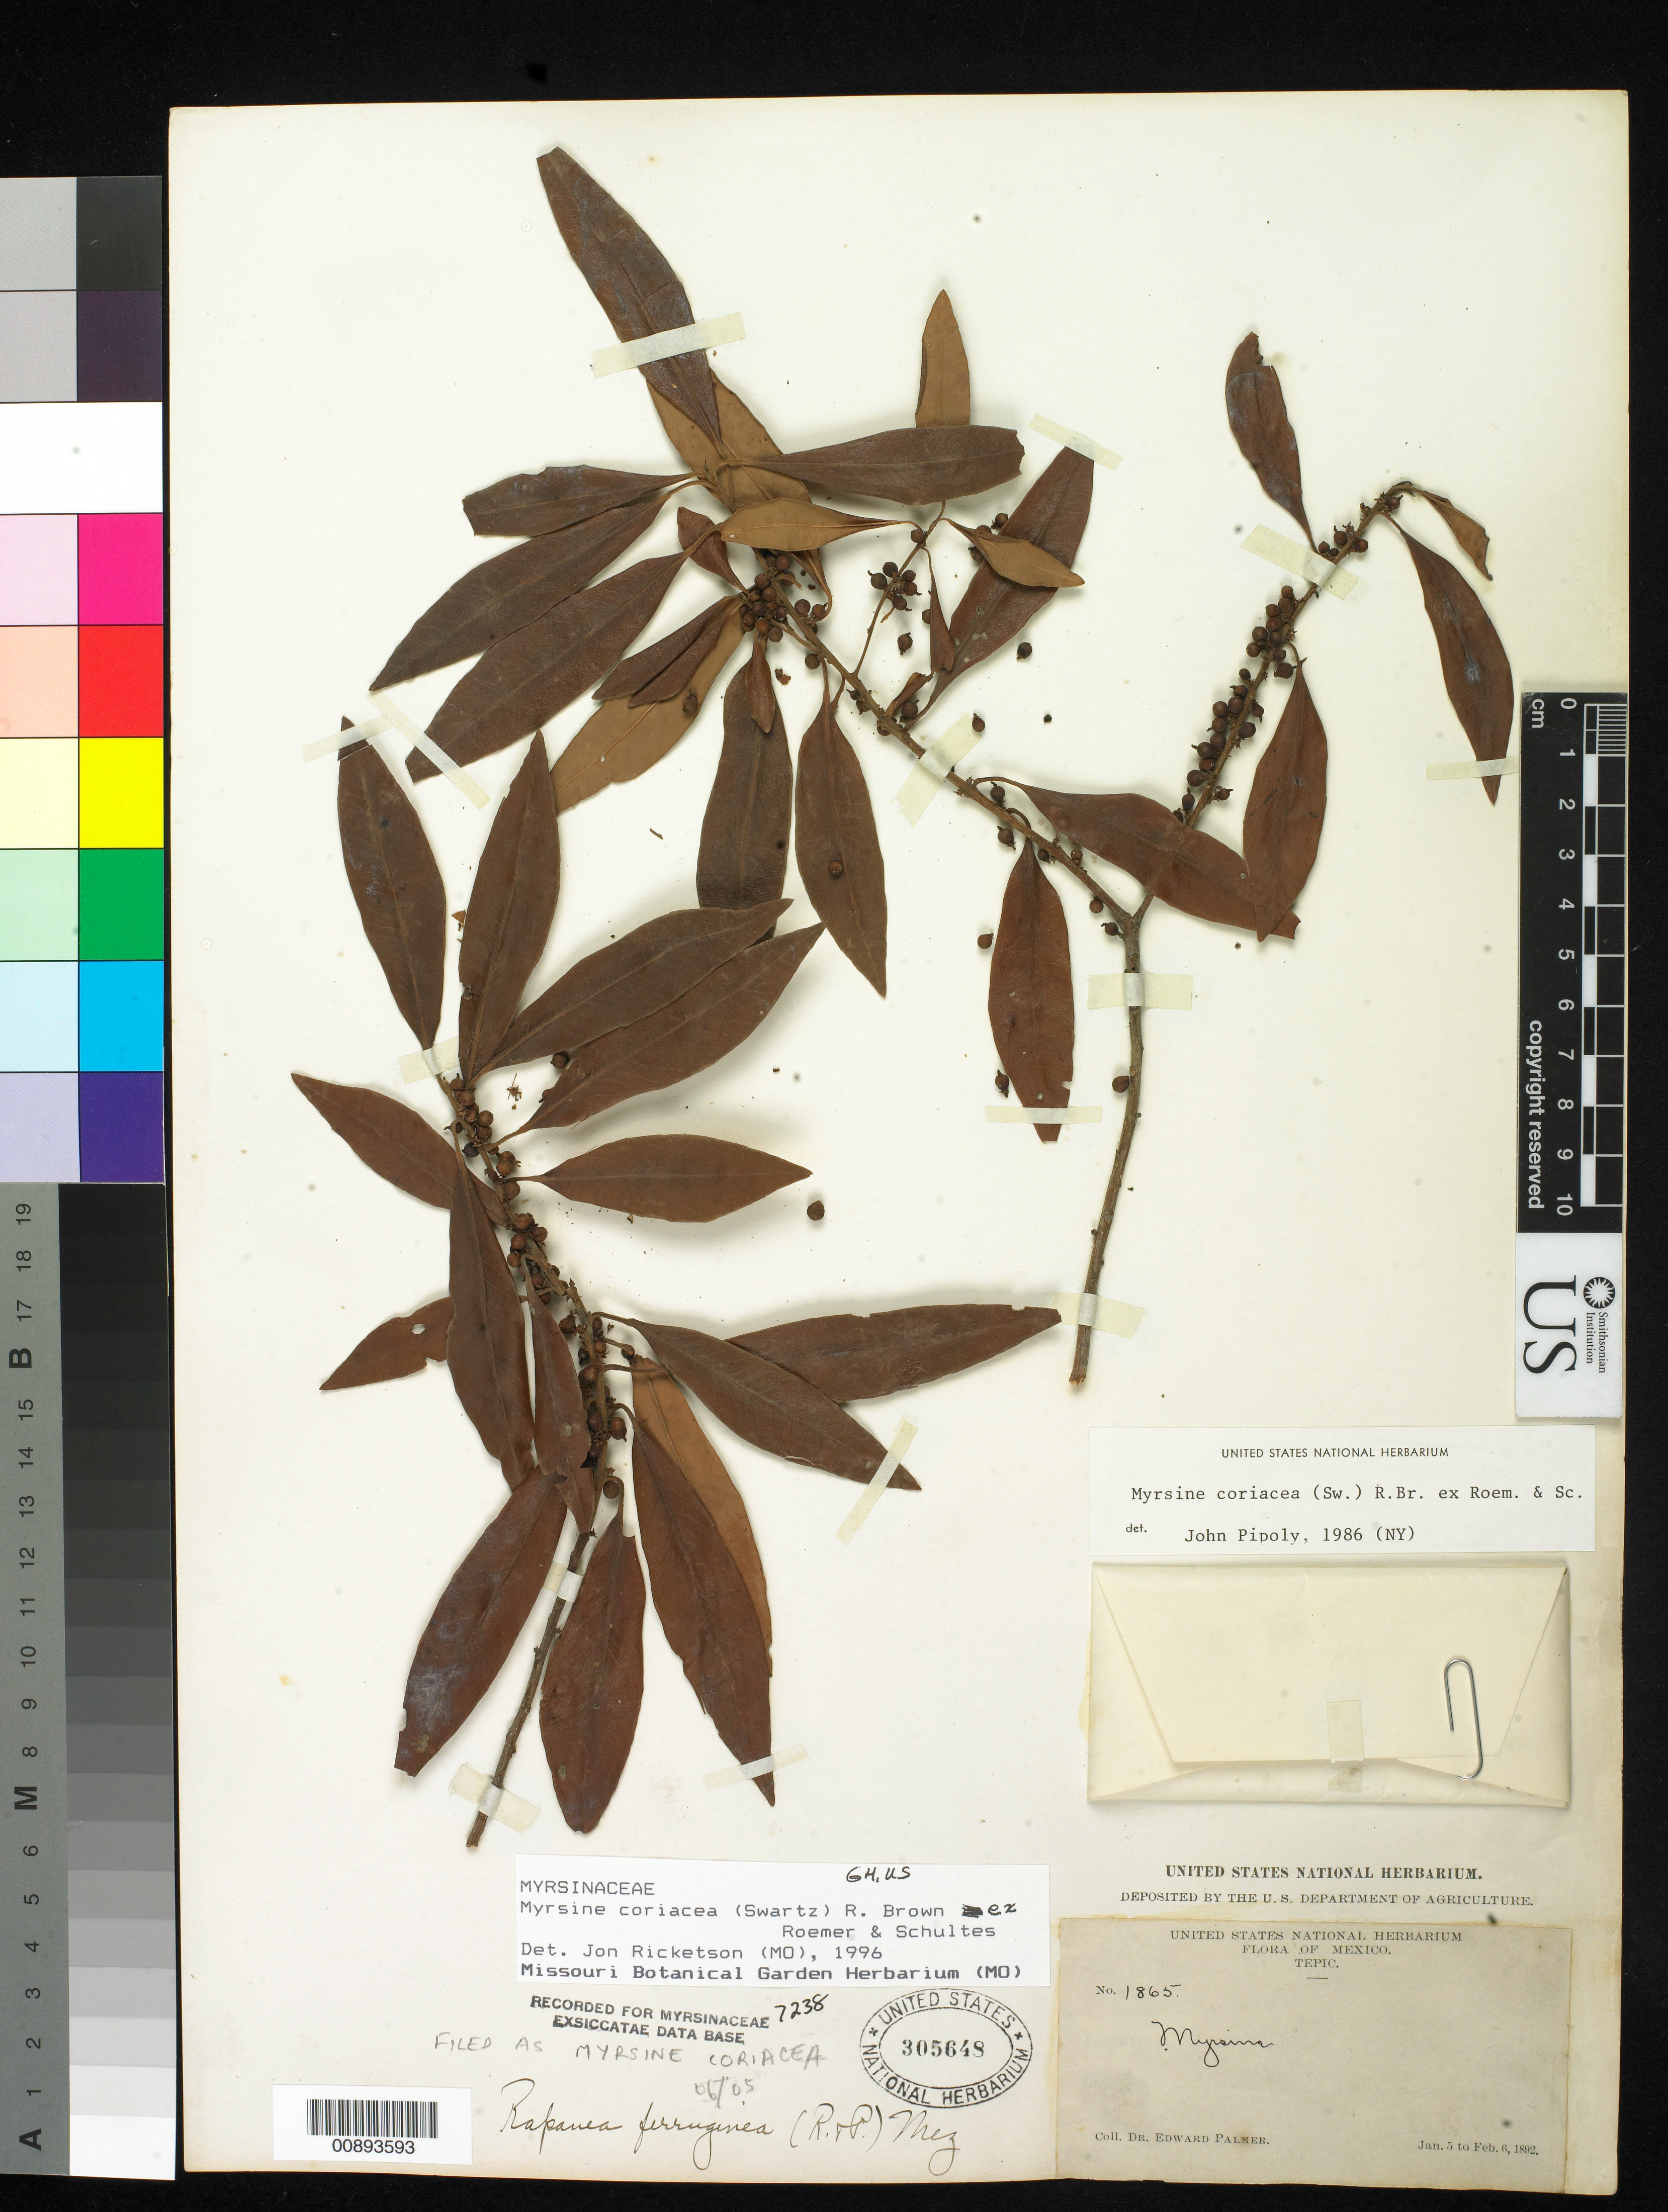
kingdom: Plantae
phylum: Tracheophyta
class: Magnoliopsida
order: Ericales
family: Primulaceae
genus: Myrsine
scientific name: Myrsine coriacea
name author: (Sw.) R. Br. ex Roem. & Schult.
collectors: E. Palmer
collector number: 1865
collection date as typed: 05 Jan 1892 to 06 Feb 1892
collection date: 1892-01-05/1892-02-06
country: Mexico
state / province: Nayarit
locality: Tepic, Nayarit.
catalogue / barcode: US 305648